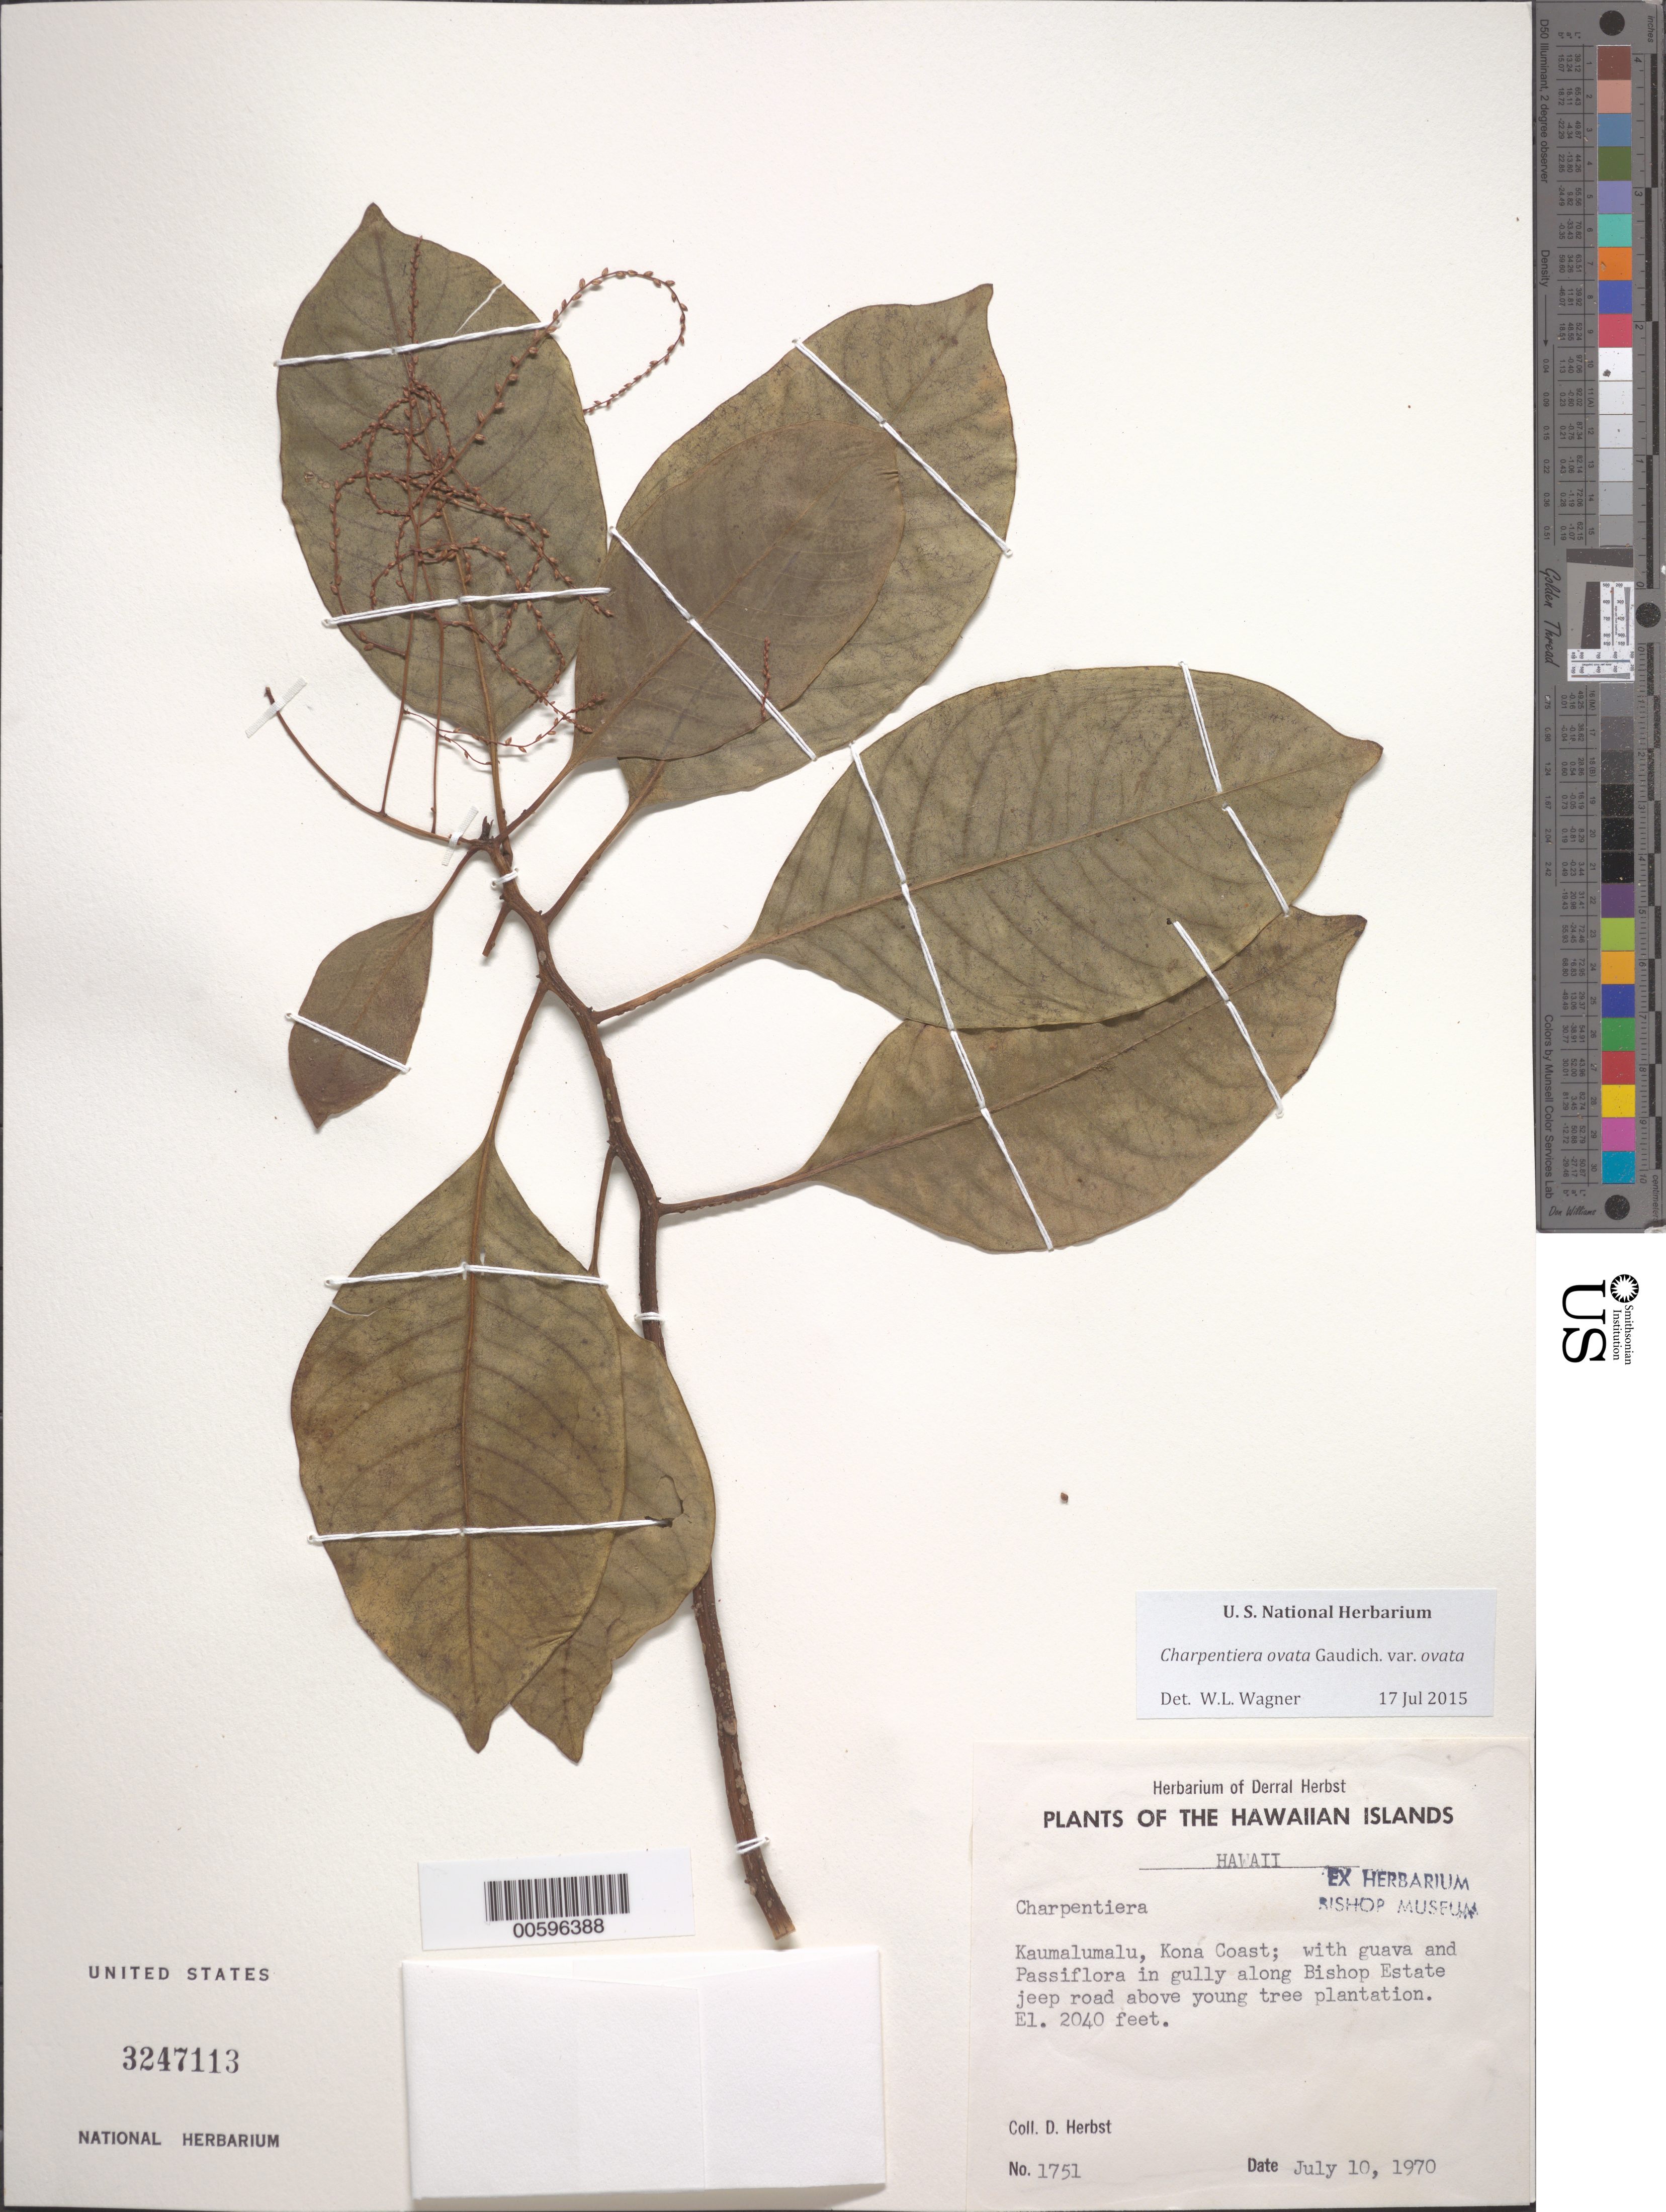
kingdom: Plantae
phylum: Tracheophyta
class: Magnoliopsida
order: Caryophyllales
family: Amaranthaceae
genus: Charpentiera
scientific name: Charpentiera ovata var. ovata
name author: Gaudich.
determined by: Wagner, W. L., (BOT), Smithsonian Institution - National Museum of Natural History (UNITED STATES)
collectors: D. R. Herbst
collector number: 1751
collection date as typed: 10 Jul 1970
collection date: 1970-07-10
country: United States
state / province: Hawaii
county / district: Hawaii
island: Hawaii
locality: Kaumalumalu, Kona Coast, in gully along Bishop Estate jeep road.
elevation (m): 622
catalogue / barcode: US 3247113